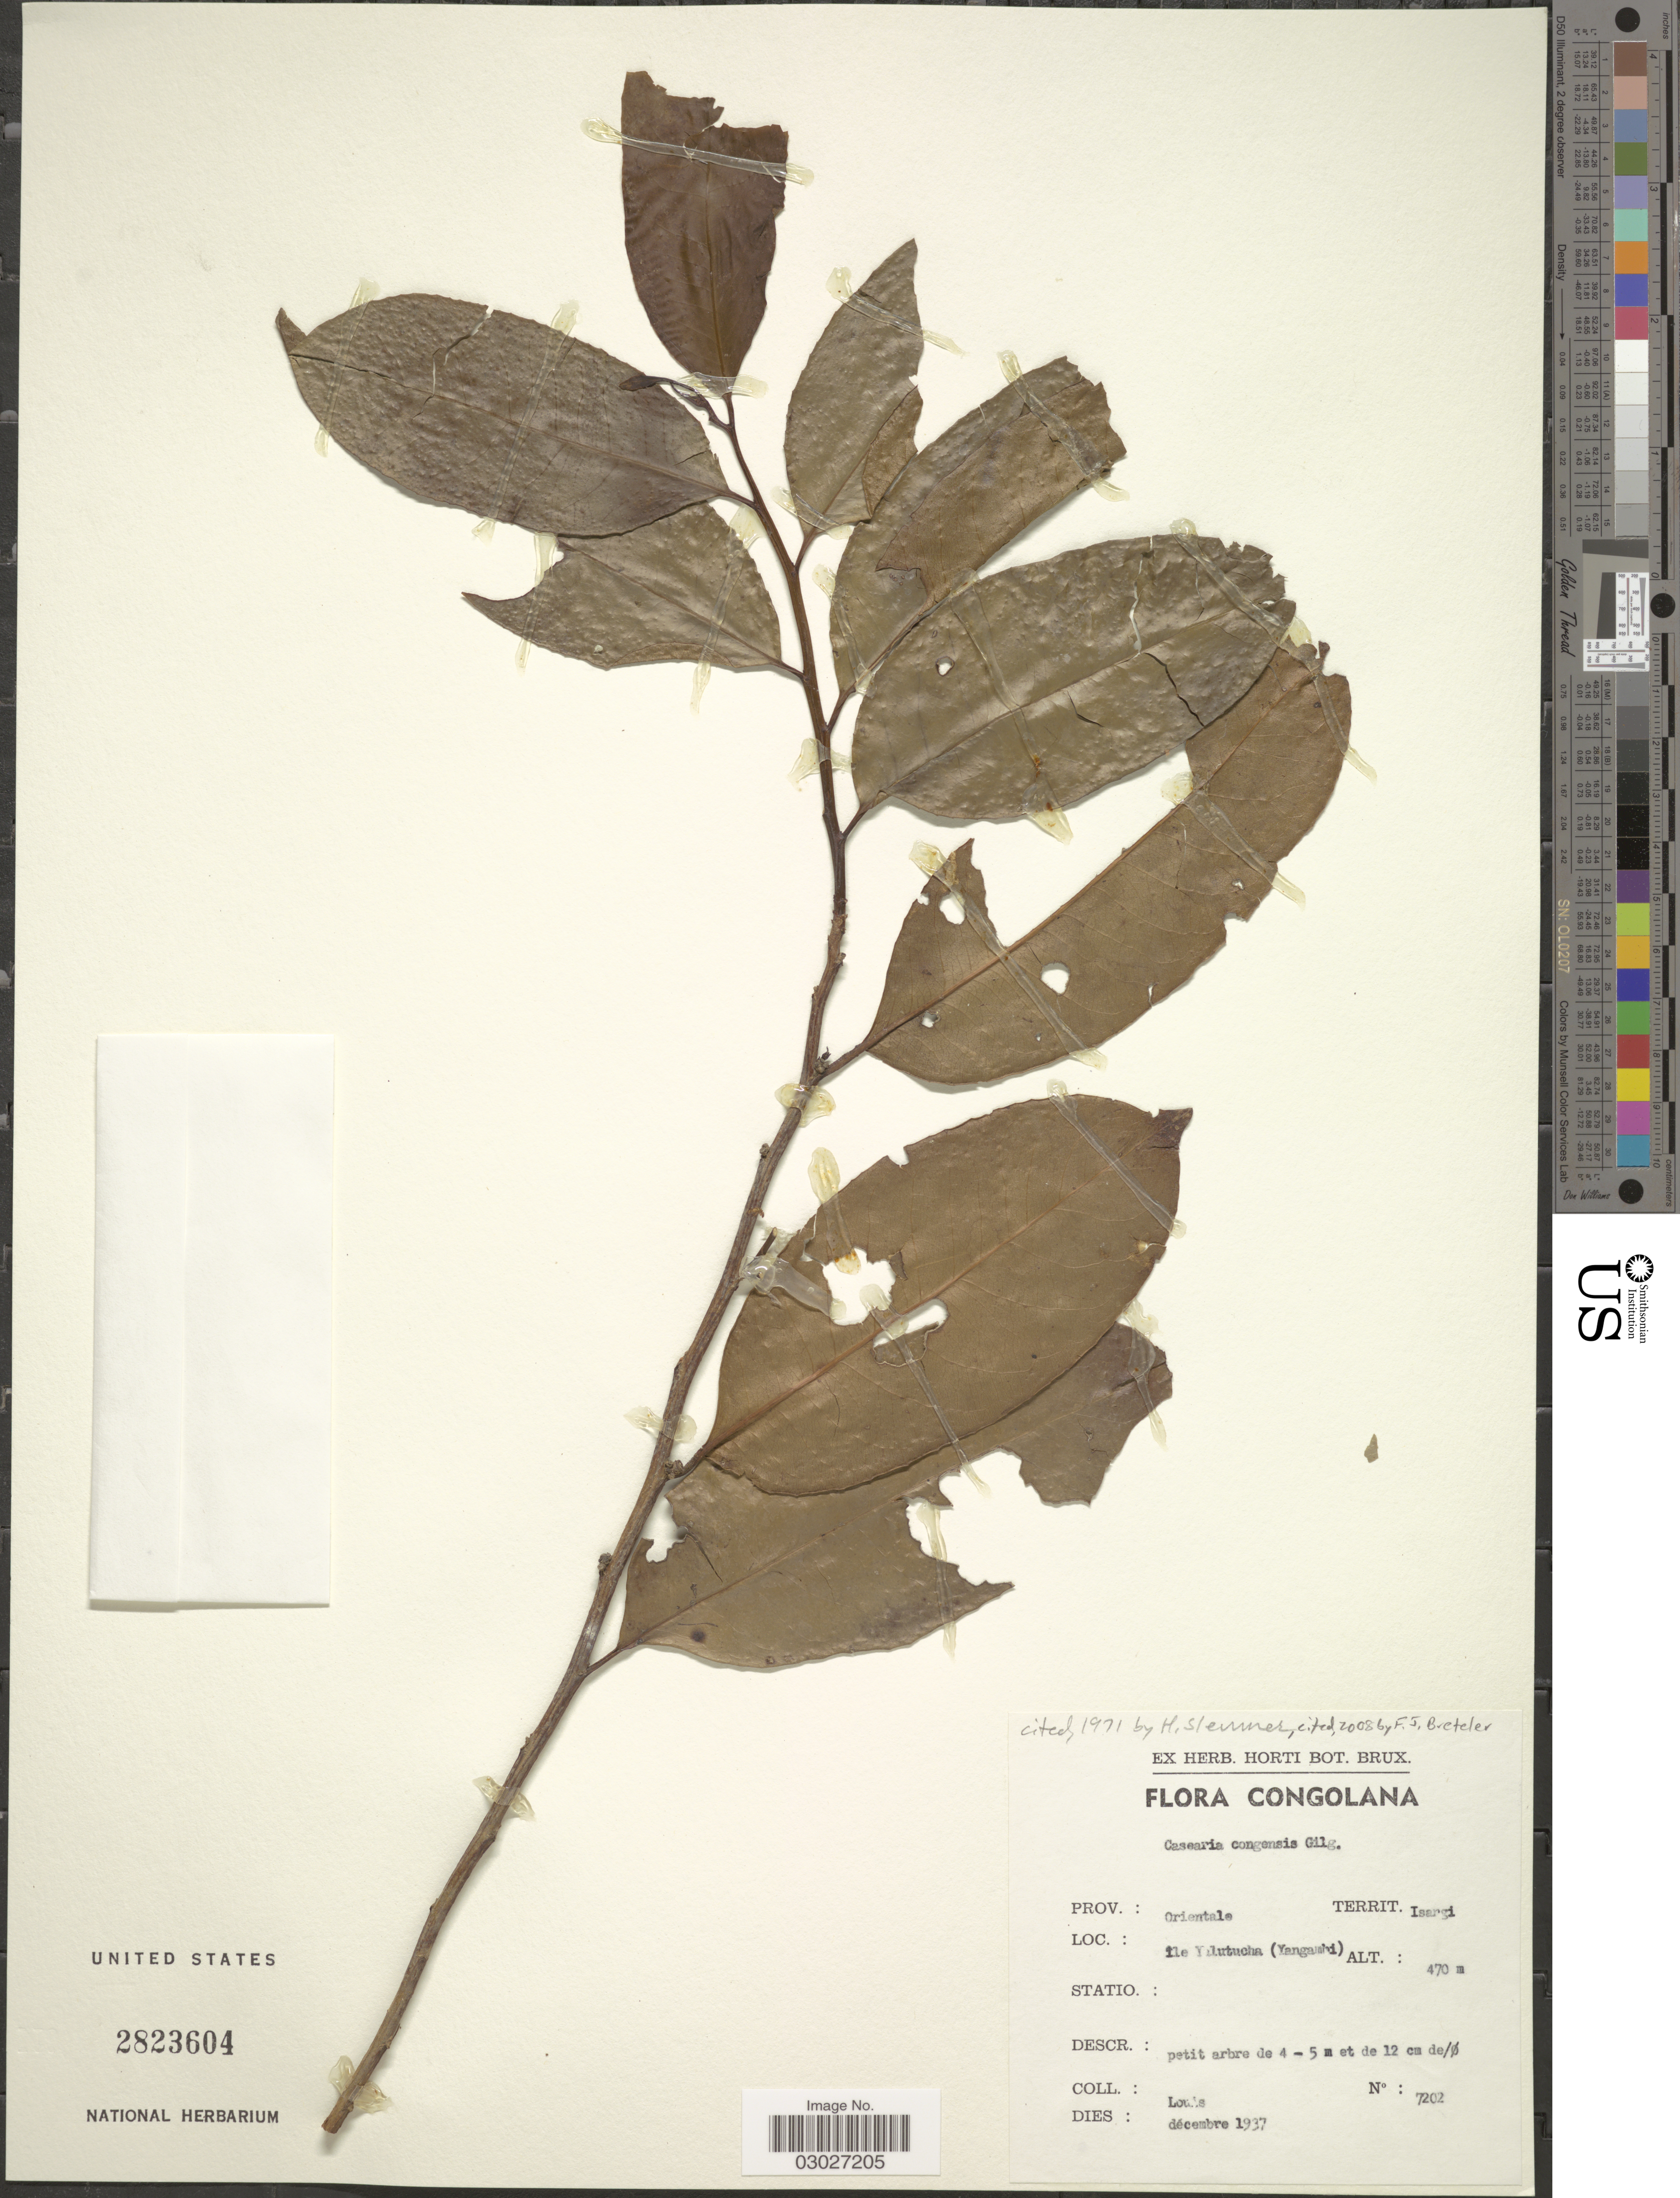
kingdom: Plantae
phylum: Tracheophyta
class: Magnoliopsida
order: Malpighiales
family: Salicaceae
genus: Casearia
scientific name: Casearia congensis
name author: Gilg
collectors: -. Louis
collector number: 7202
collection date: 1937-12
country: Congo, Democratic Republic of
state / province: Tshopo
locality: Congolana, Territ. Isangi, île Yilutucha (Yangambi).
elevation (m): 470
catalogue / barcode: US 2823604